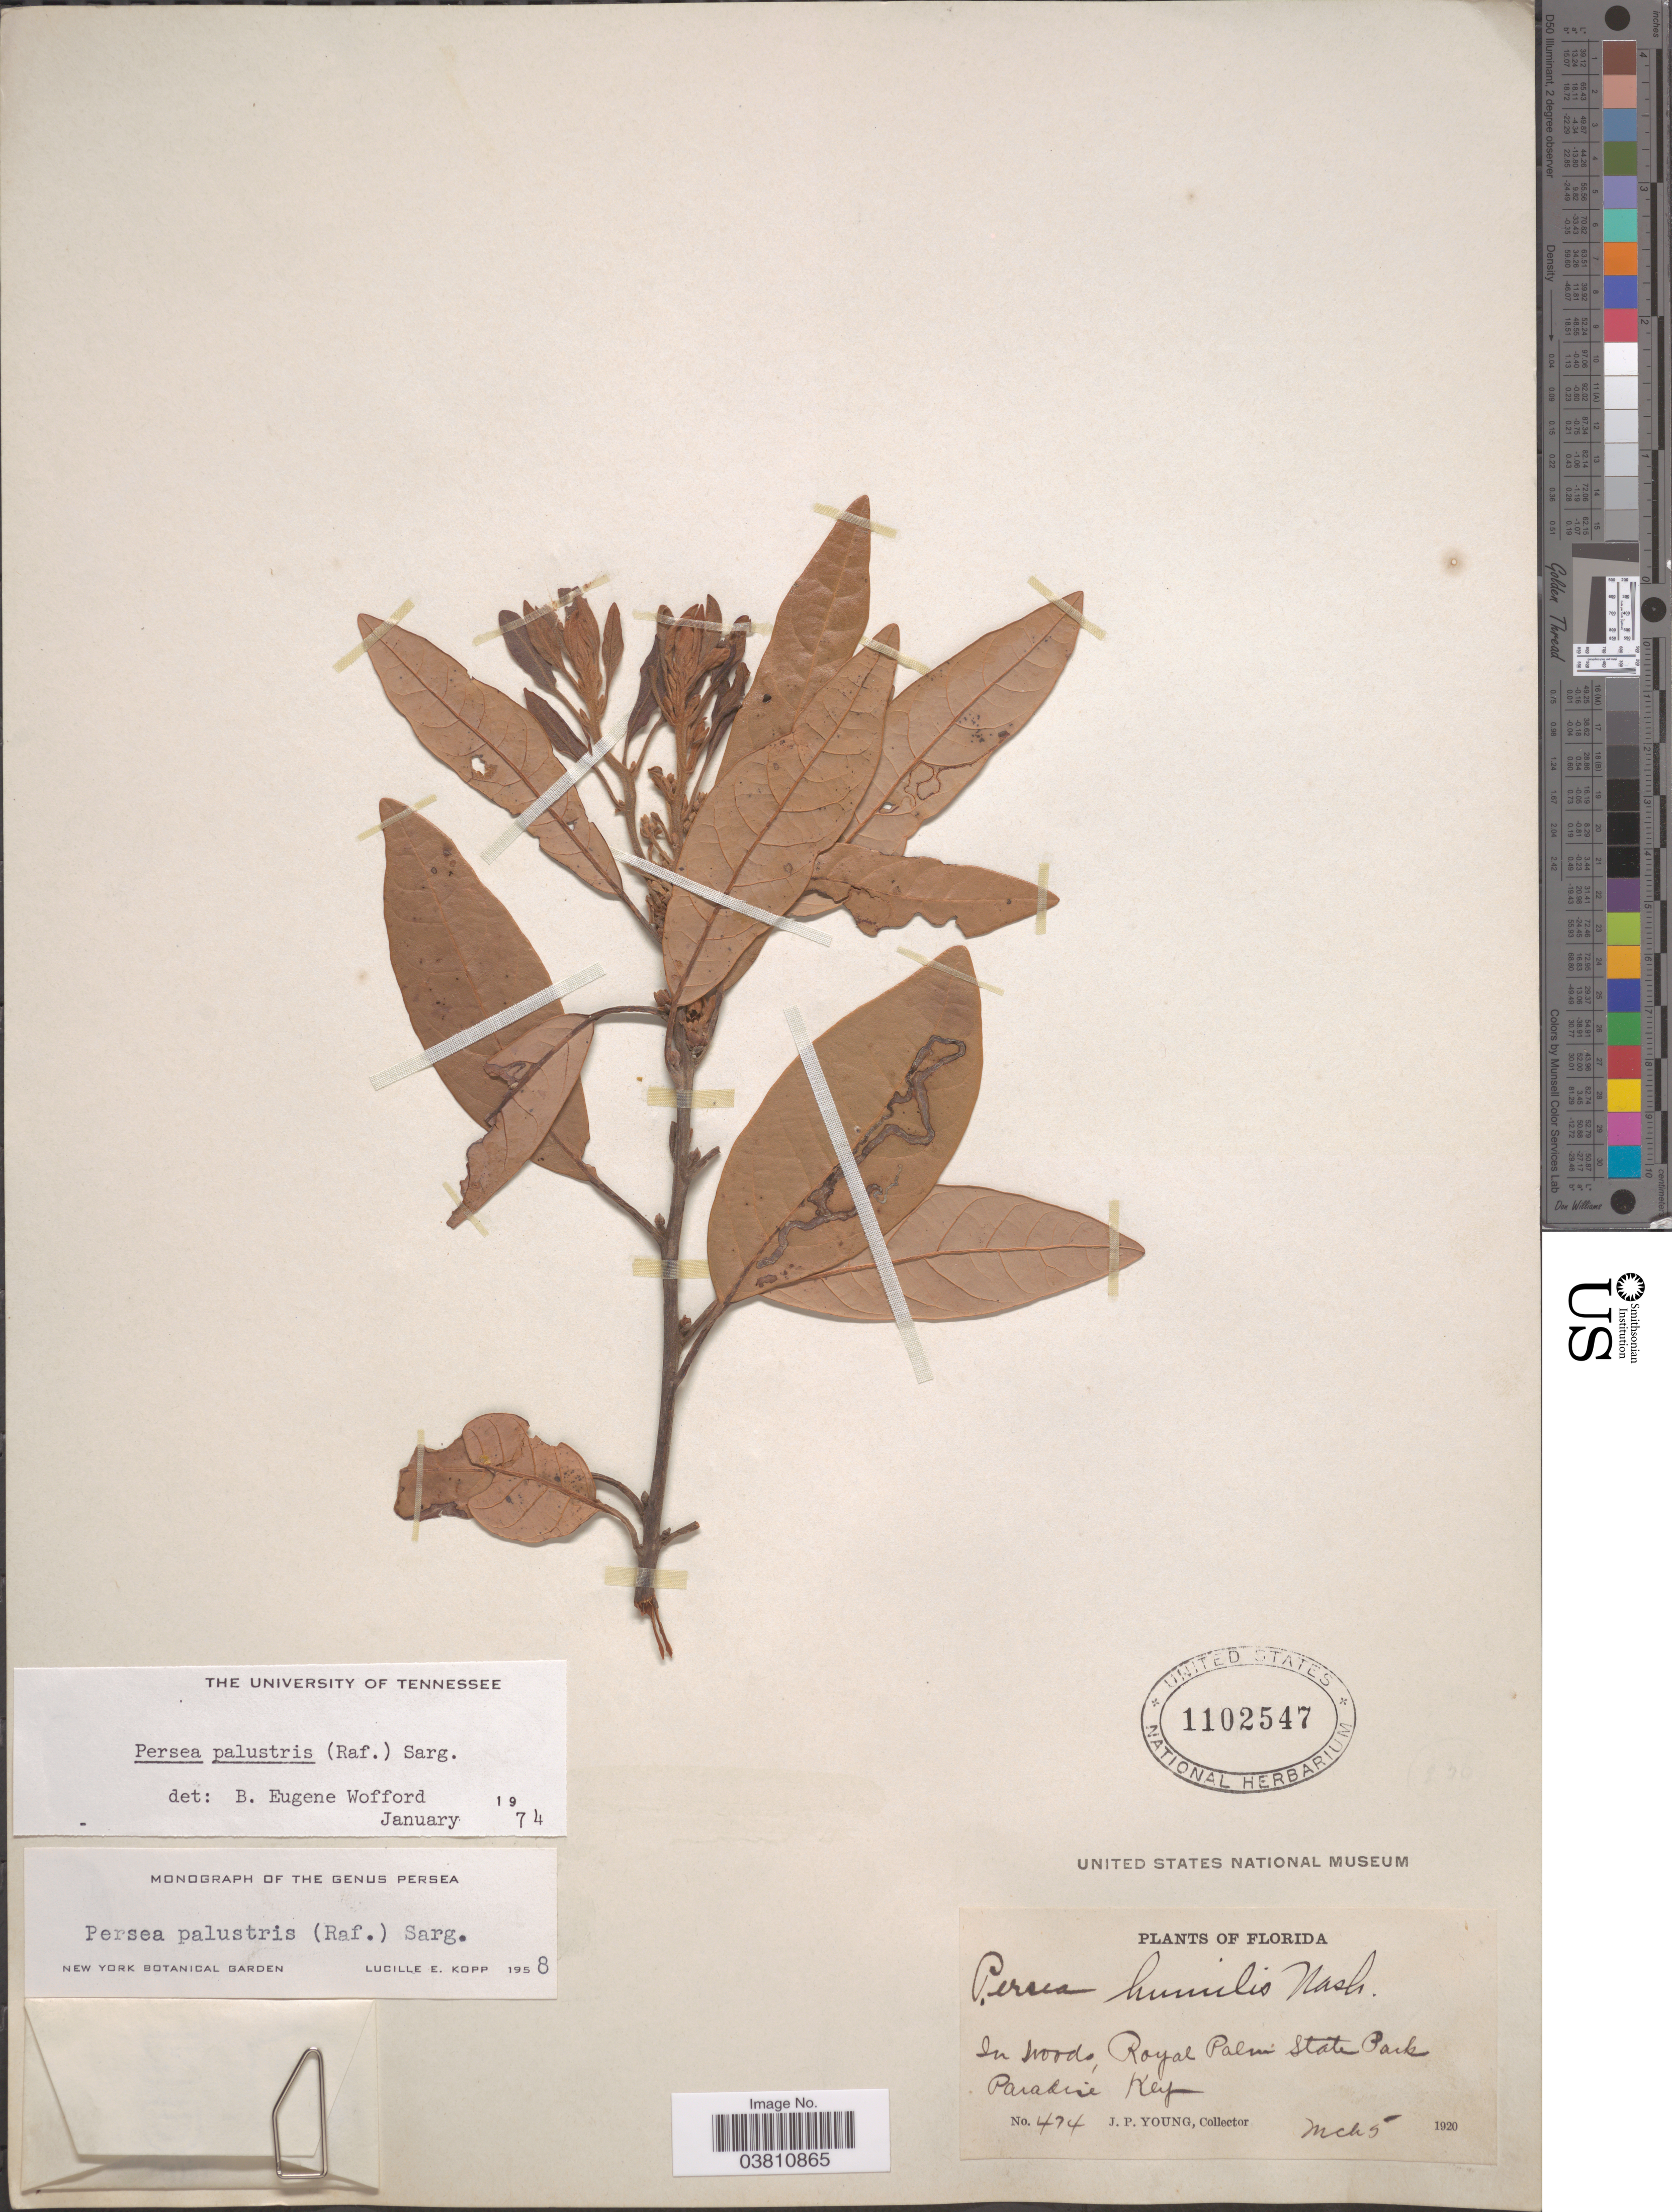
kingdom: Plantae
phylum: Tracheophyta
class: Magnoliopsida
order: Laurales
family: Lauraceae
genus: Persea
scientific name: Persea palustris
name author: (Raf.) Sarg.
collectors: J. P. Young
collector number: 474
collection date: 1920-03-05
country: United States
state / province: Florida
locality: Royal Palm State Park. Paradise Key.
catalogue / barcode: US 1102547